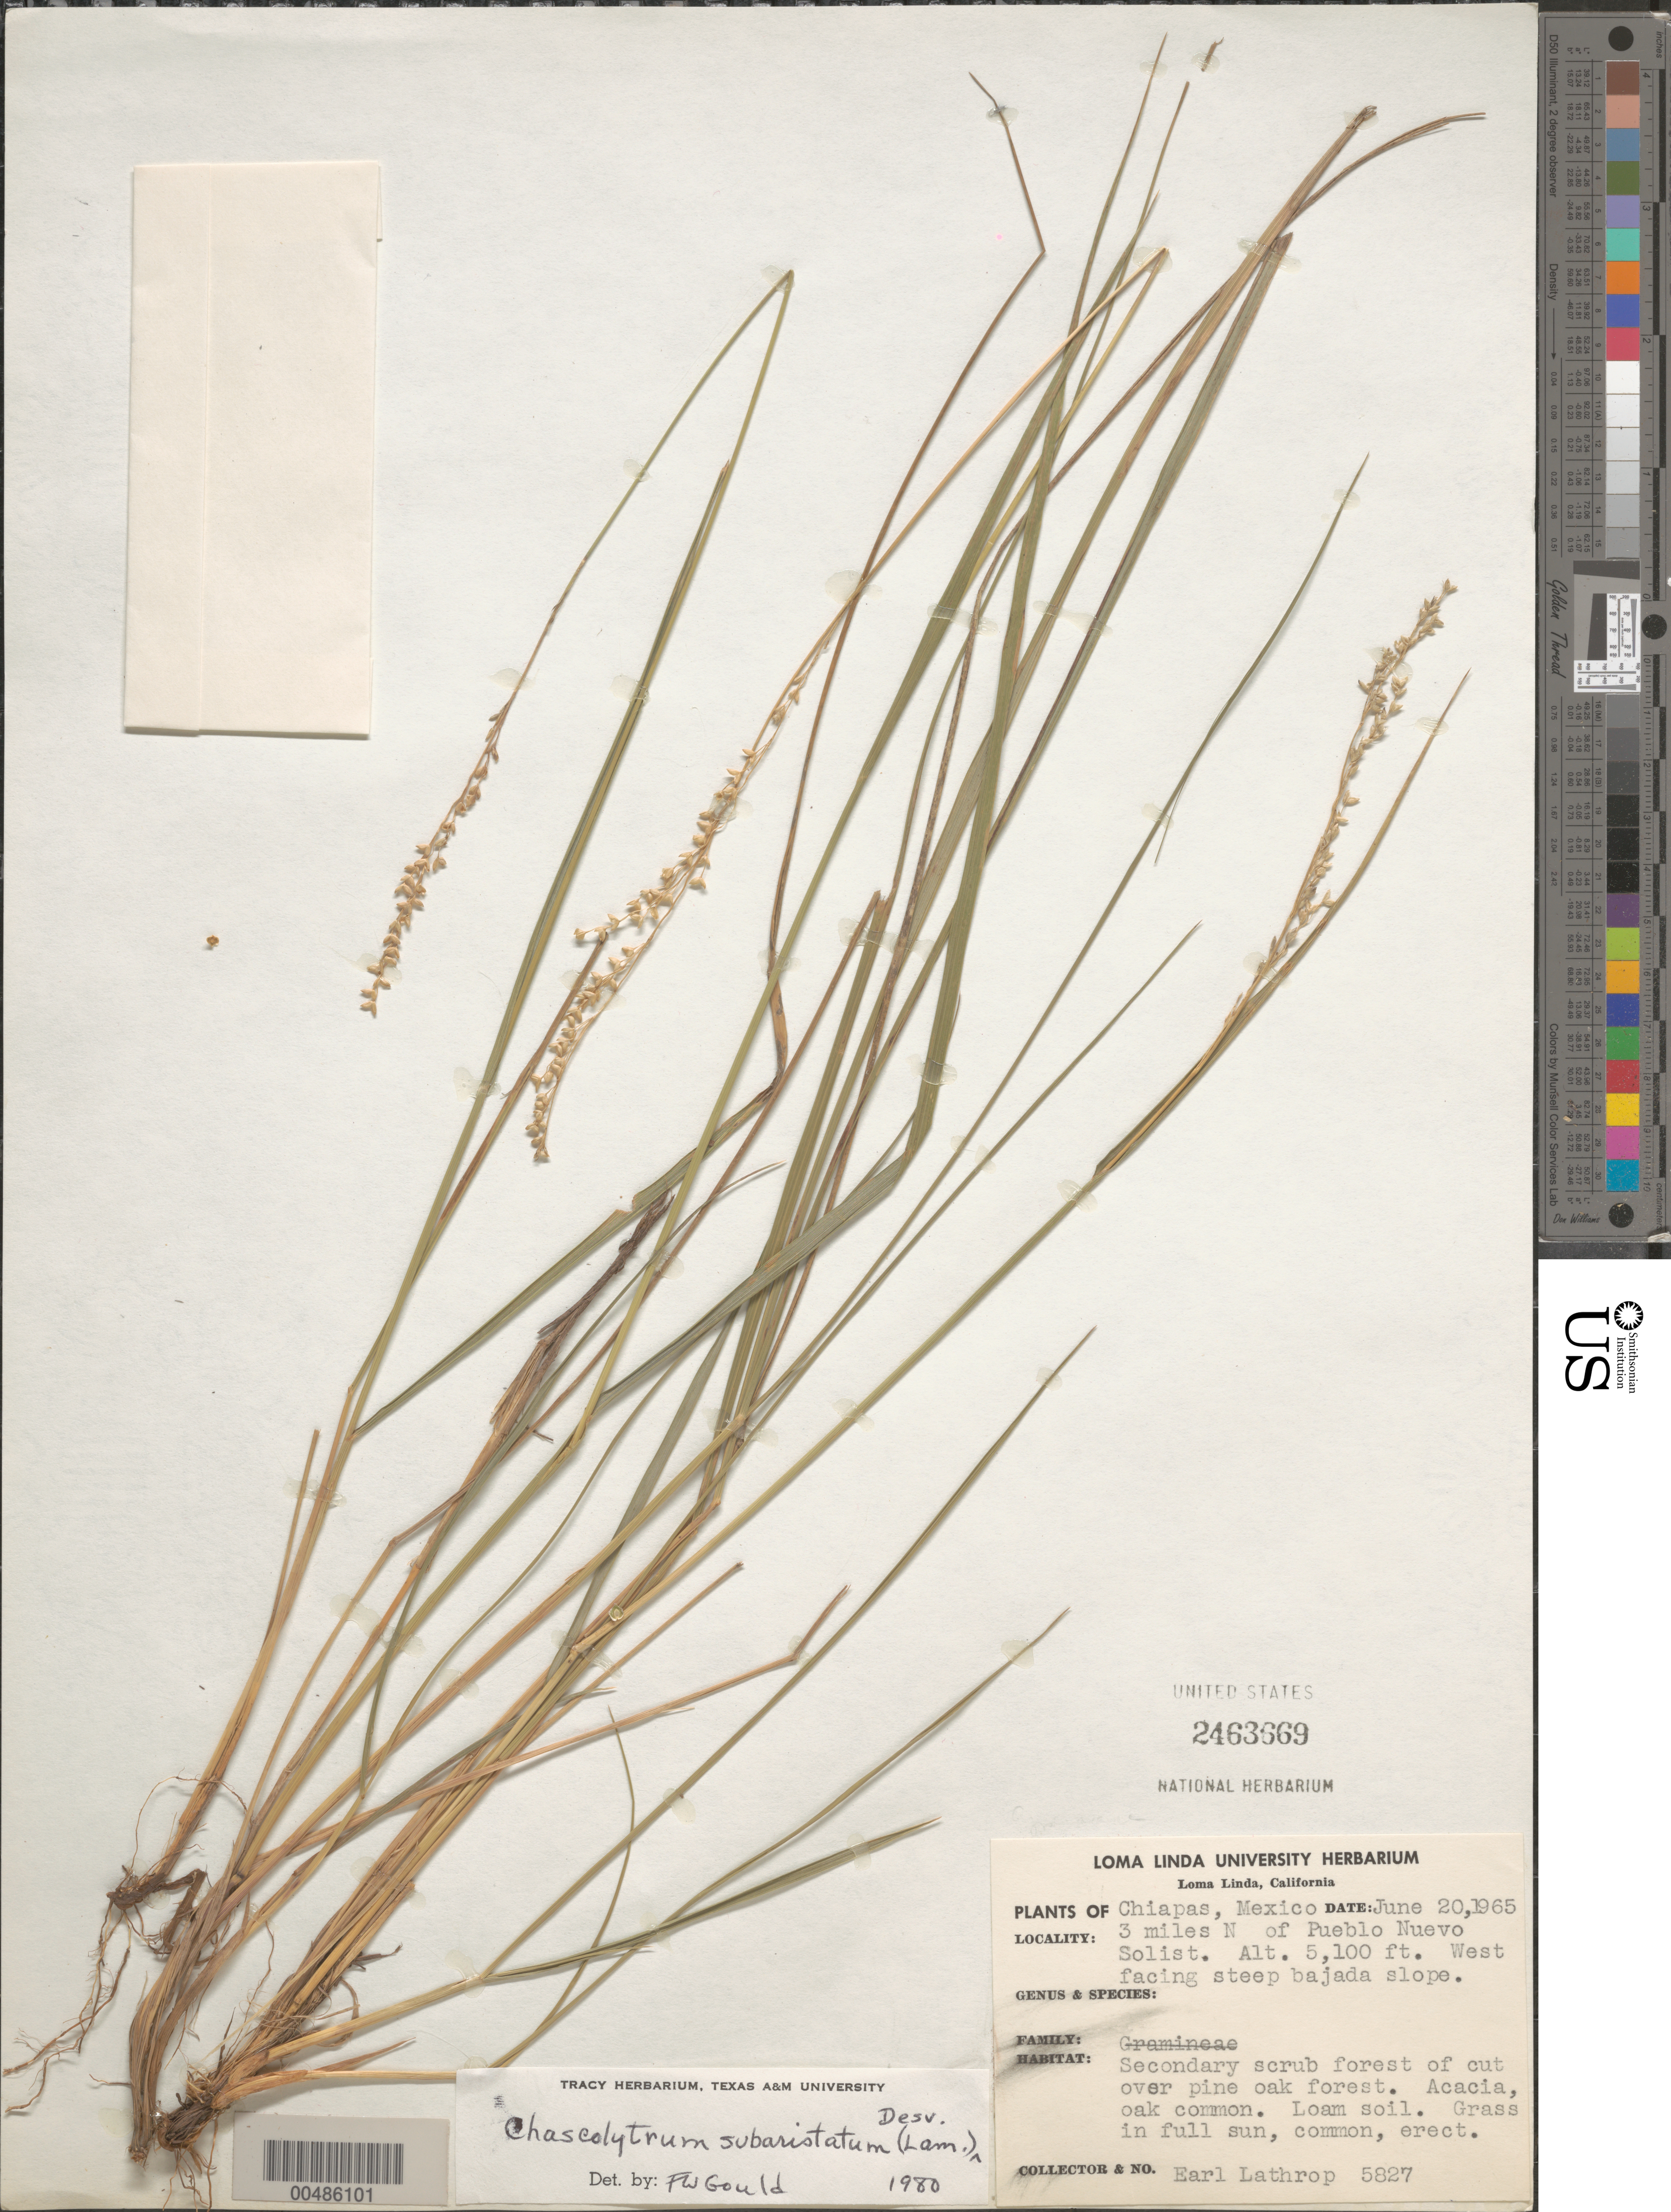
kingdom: Plantae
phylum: Tracheophyta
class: Liliopsida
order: Poales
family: Poaceae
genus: Chascolytrum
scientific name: Chascolytrum subaristatum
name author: (Lam.) Desv.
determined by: Gould, F. W.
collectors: E. W. Lathrop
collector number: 5827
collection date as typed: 20 Jun 1965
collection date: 1965-06-20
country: Mexico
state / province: Chiapas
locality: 3 mi N of Pueblo Nuevo Solistahuacán, W slope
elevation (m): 1554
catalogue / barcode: US 2463669